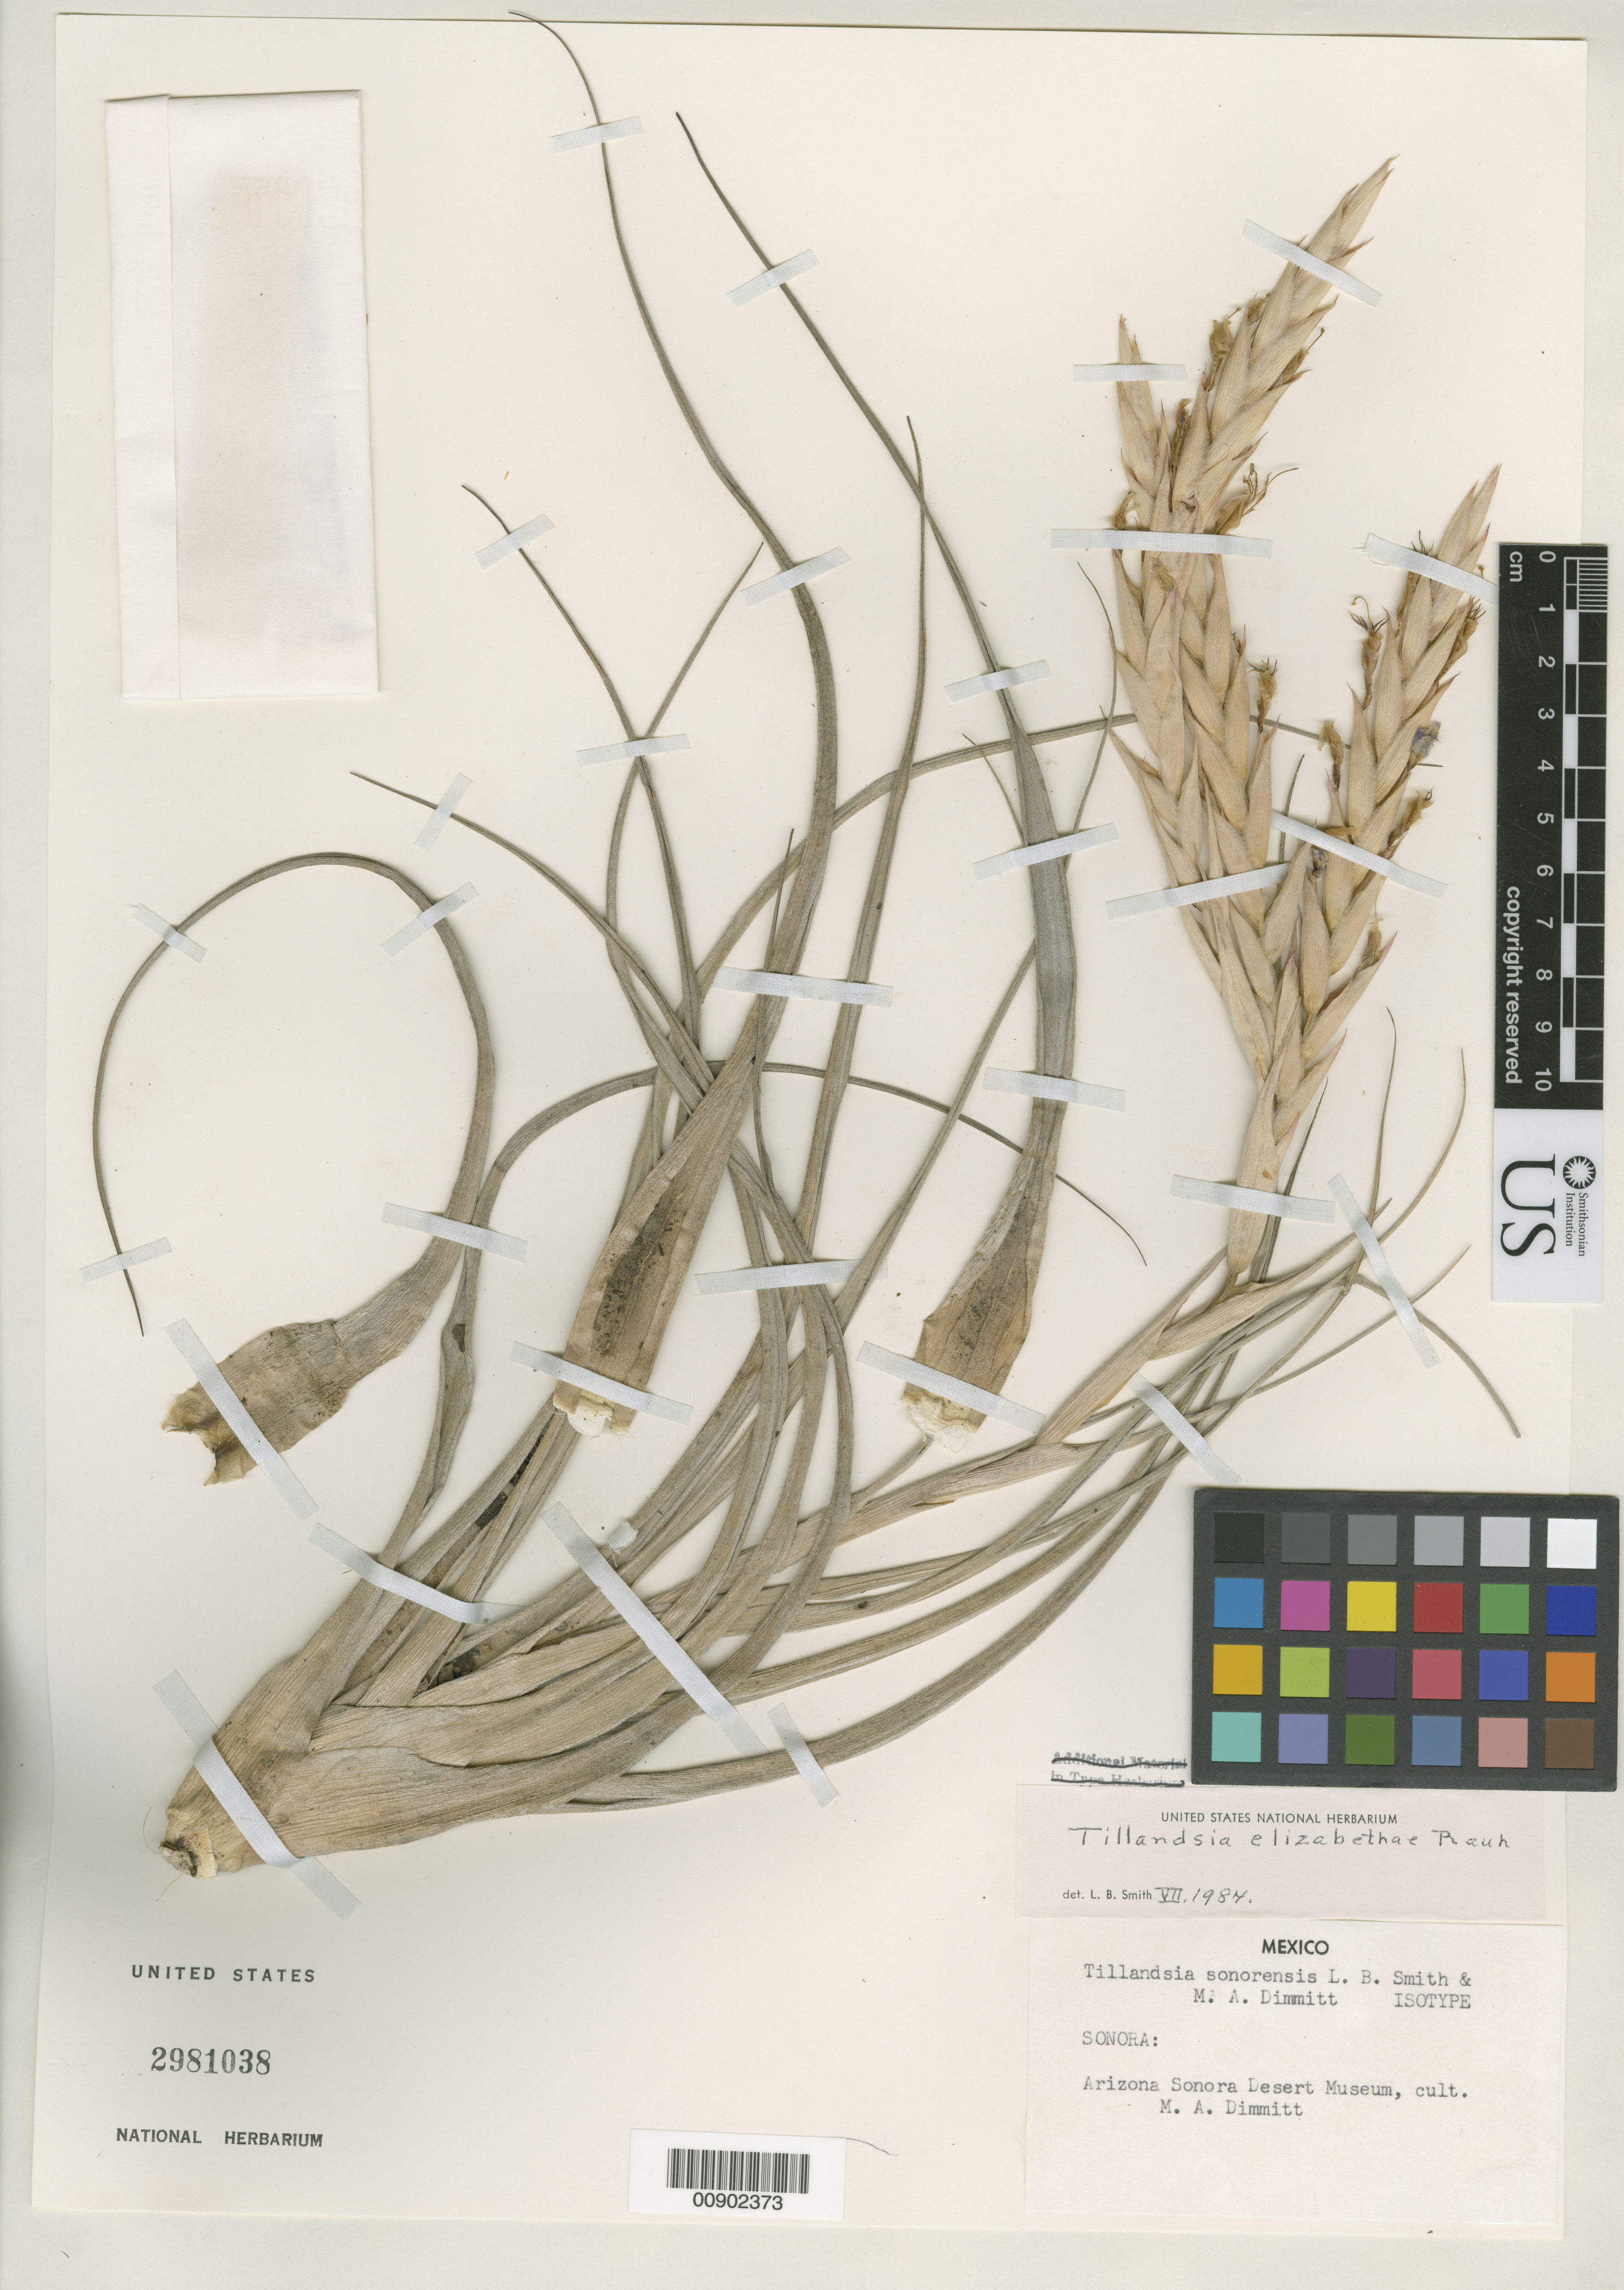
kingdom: Plantae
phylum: Tracheophyta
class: Liliopsida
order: Poales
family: Bromeliaceae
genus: Tillandsia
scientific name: Tillandsia sonorensis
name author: L.B. Sm. & Dimmitt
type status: Isotype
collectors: M. Dimmitt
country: Mexico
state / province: Sonora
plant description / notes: Arizona-Sonora Desert Museum, cult.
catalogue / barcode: US 2981038